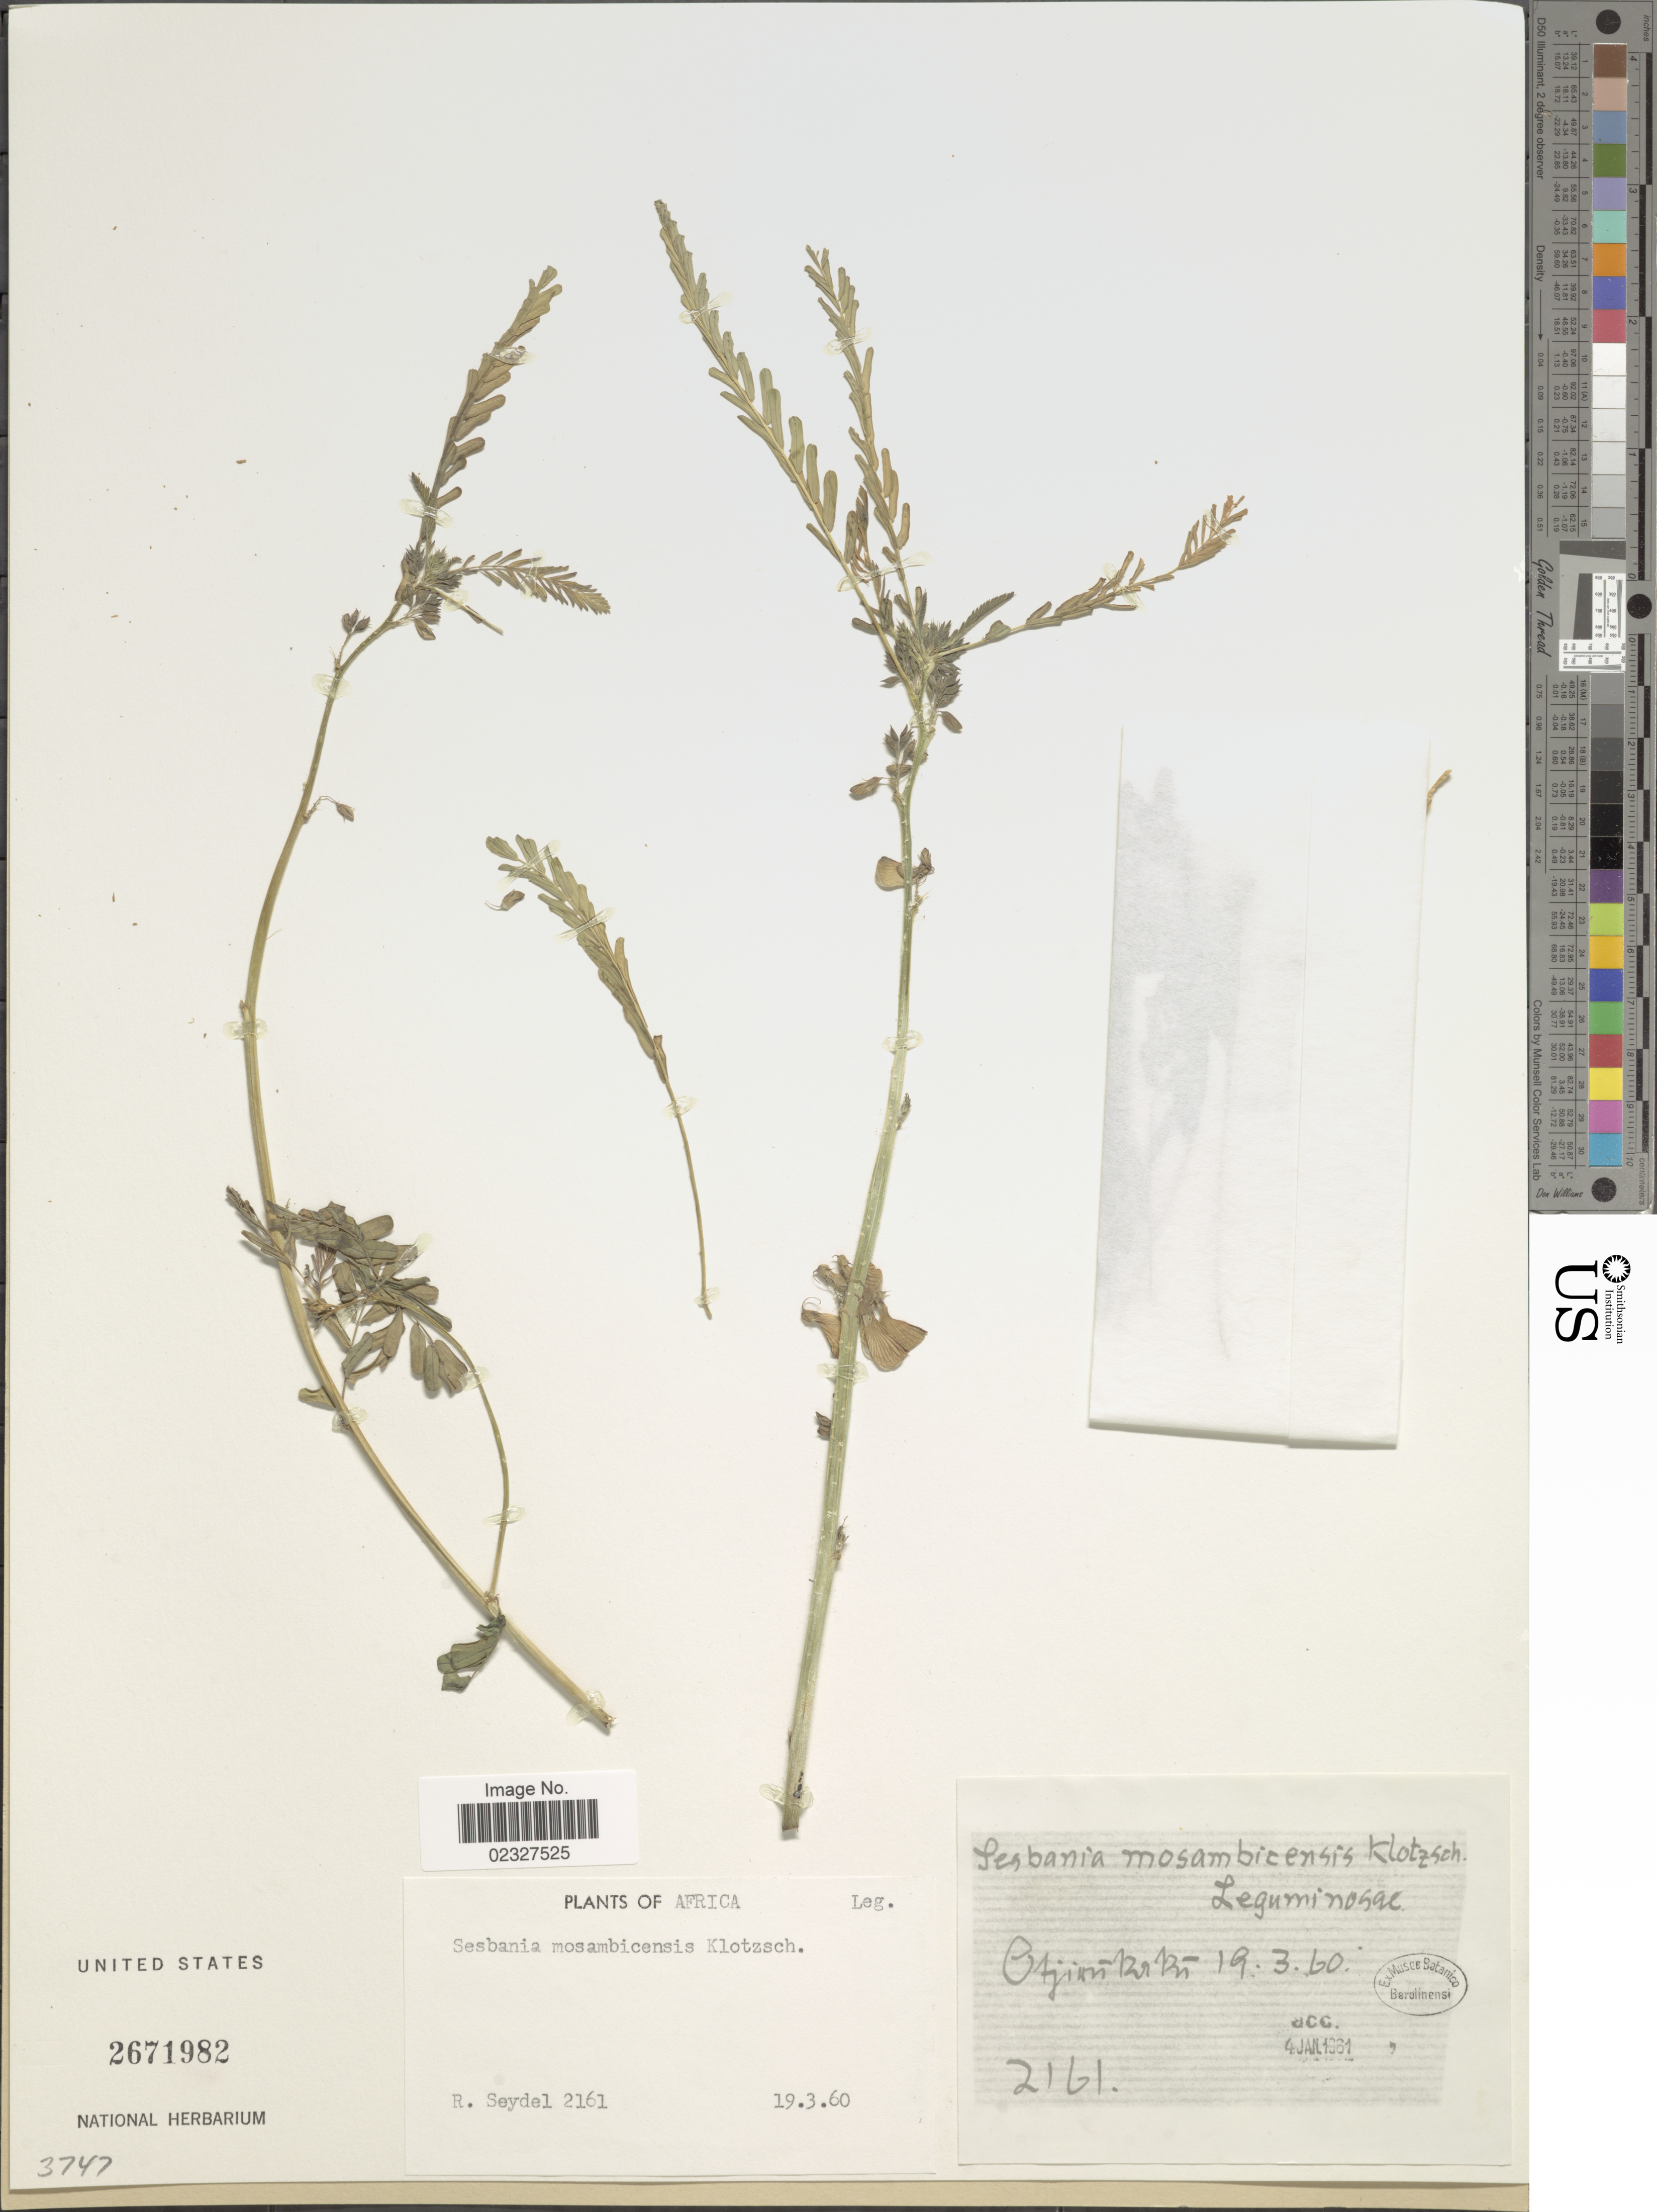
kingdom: Plantae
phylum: Tracheophyta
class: Magnoliopsida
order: Fabales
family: Fabaceae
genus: Sesbania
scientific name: Sesbania mossambicensis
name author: Klotzsch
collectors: R. Seydel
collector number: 2161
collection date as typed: Transcribed d/m/y: 19/3/60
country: Namibia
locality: Btjunkie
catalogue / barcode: US 2671982